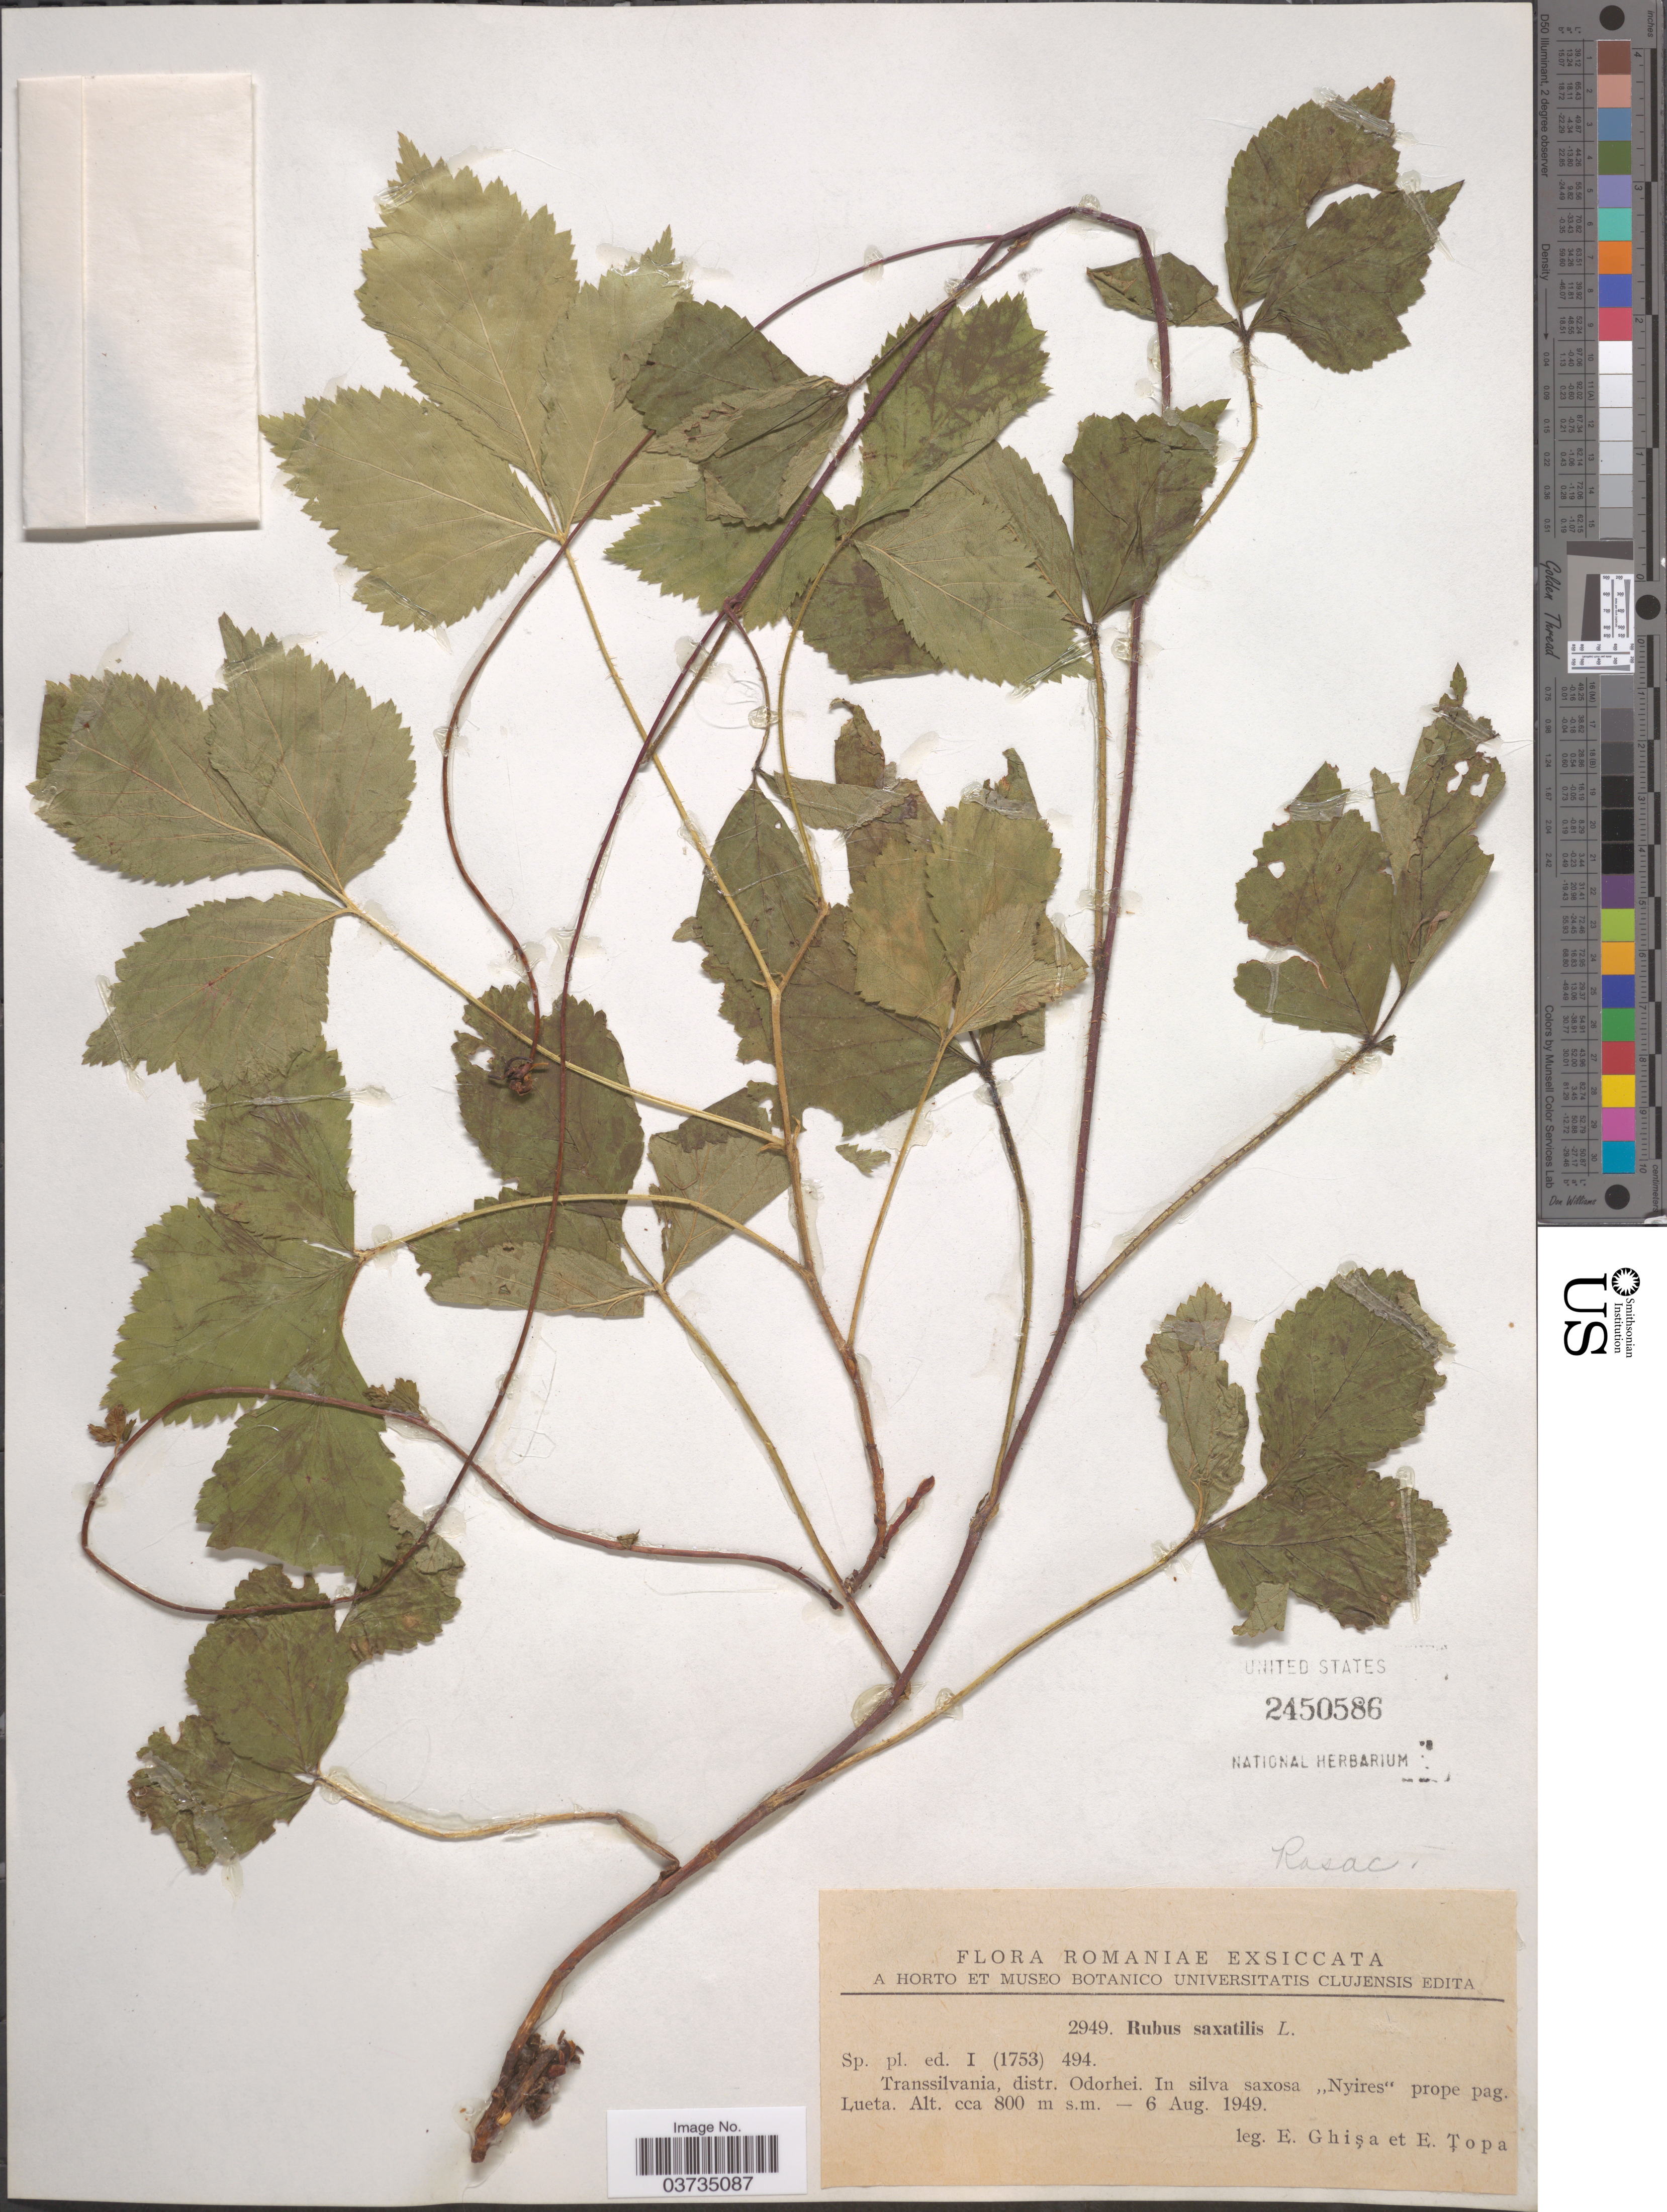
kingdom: Plantae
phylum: Tracheophyta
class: Magnoliopsida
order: Rosales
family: Rosaceae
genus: Rubus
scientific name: Rubus saxatilis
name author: L.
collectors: E. Ghisa & E. Topa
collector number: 2949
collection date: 1949-08-06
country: Romania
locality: Transsilvania, distr. Odorhei. In silva saxosa "Nyires" prope pag. Lueta.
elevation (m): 800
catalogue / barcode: US 2450586